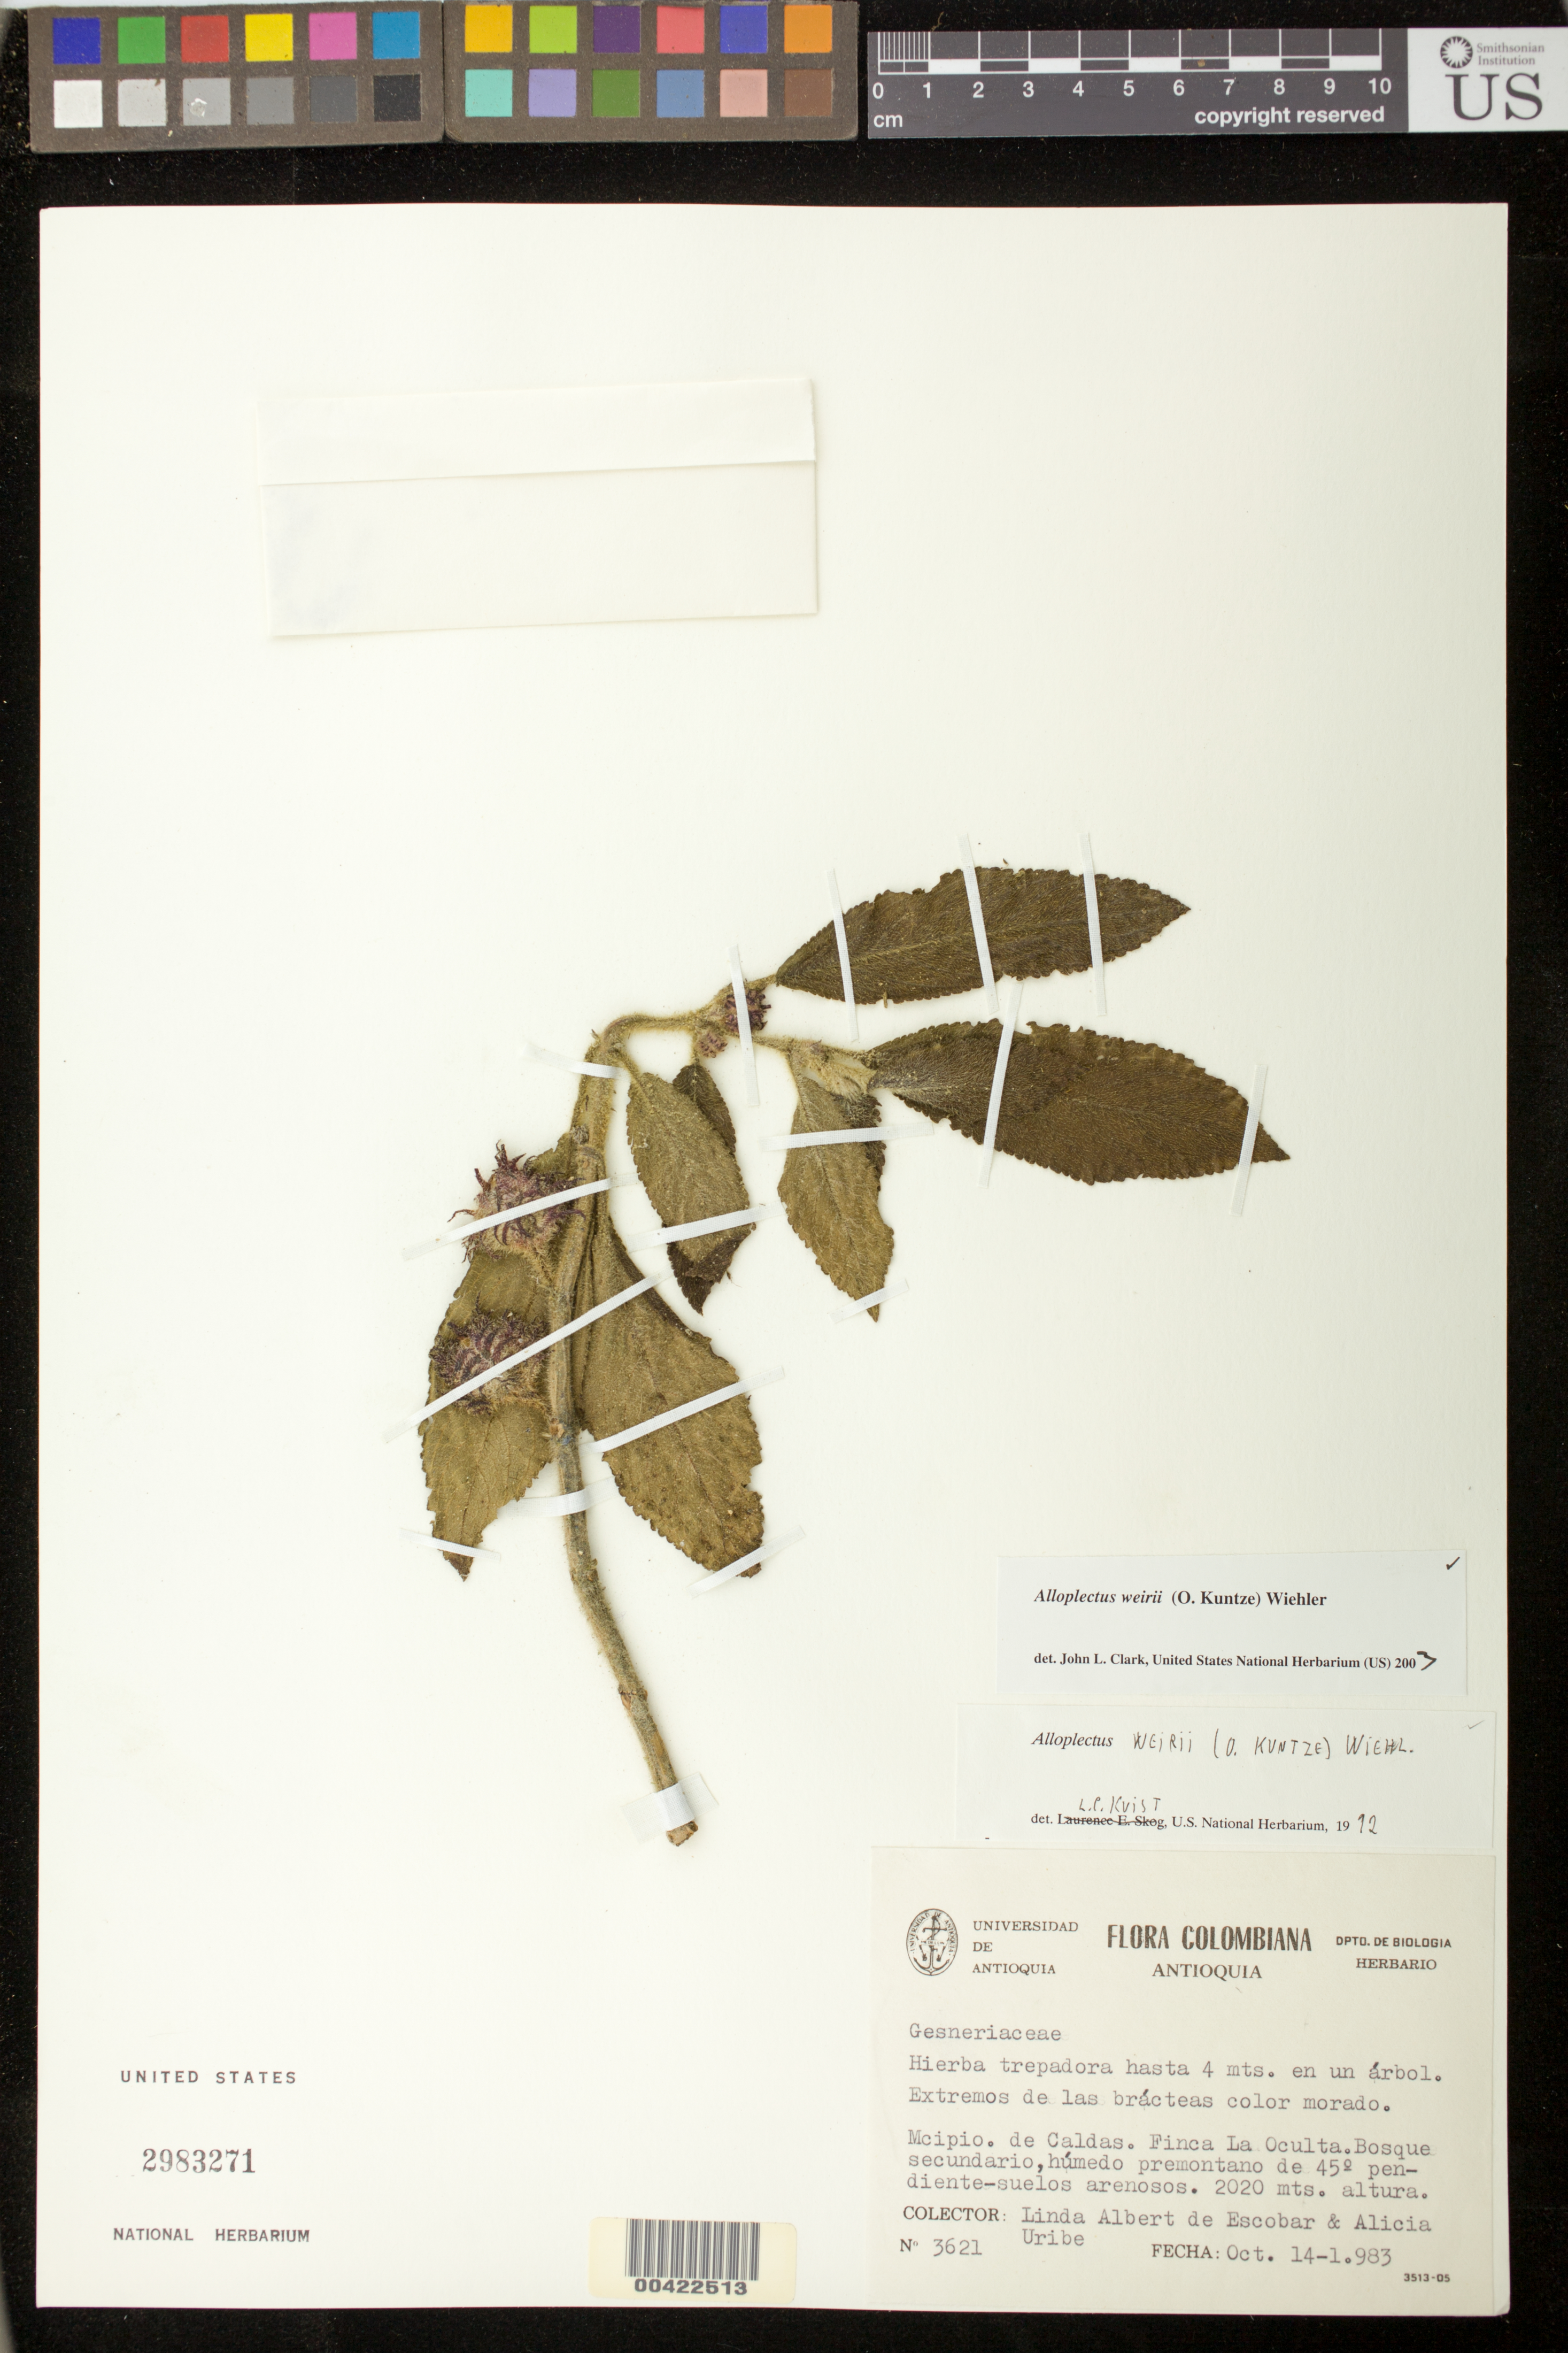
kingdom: Plantae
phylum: Tracheophyta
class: Magnoliopsida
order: Lamiales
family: Gesneriaceae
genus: Alloplectus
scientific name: Alloplectus weirii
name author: (Kuntze) Wiehler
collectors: L. K. de Escobar & A. Uribe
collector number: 3621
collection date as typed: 14 Jan 1983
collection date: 1983-01-14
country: Colombia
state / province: Antioquia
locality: Mpio. De Caldas; finca La Oculta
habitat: bosque secundario, humedo premontano de 45% pendiente-suelos arenosos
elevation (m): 2020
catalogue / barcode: US 2983271